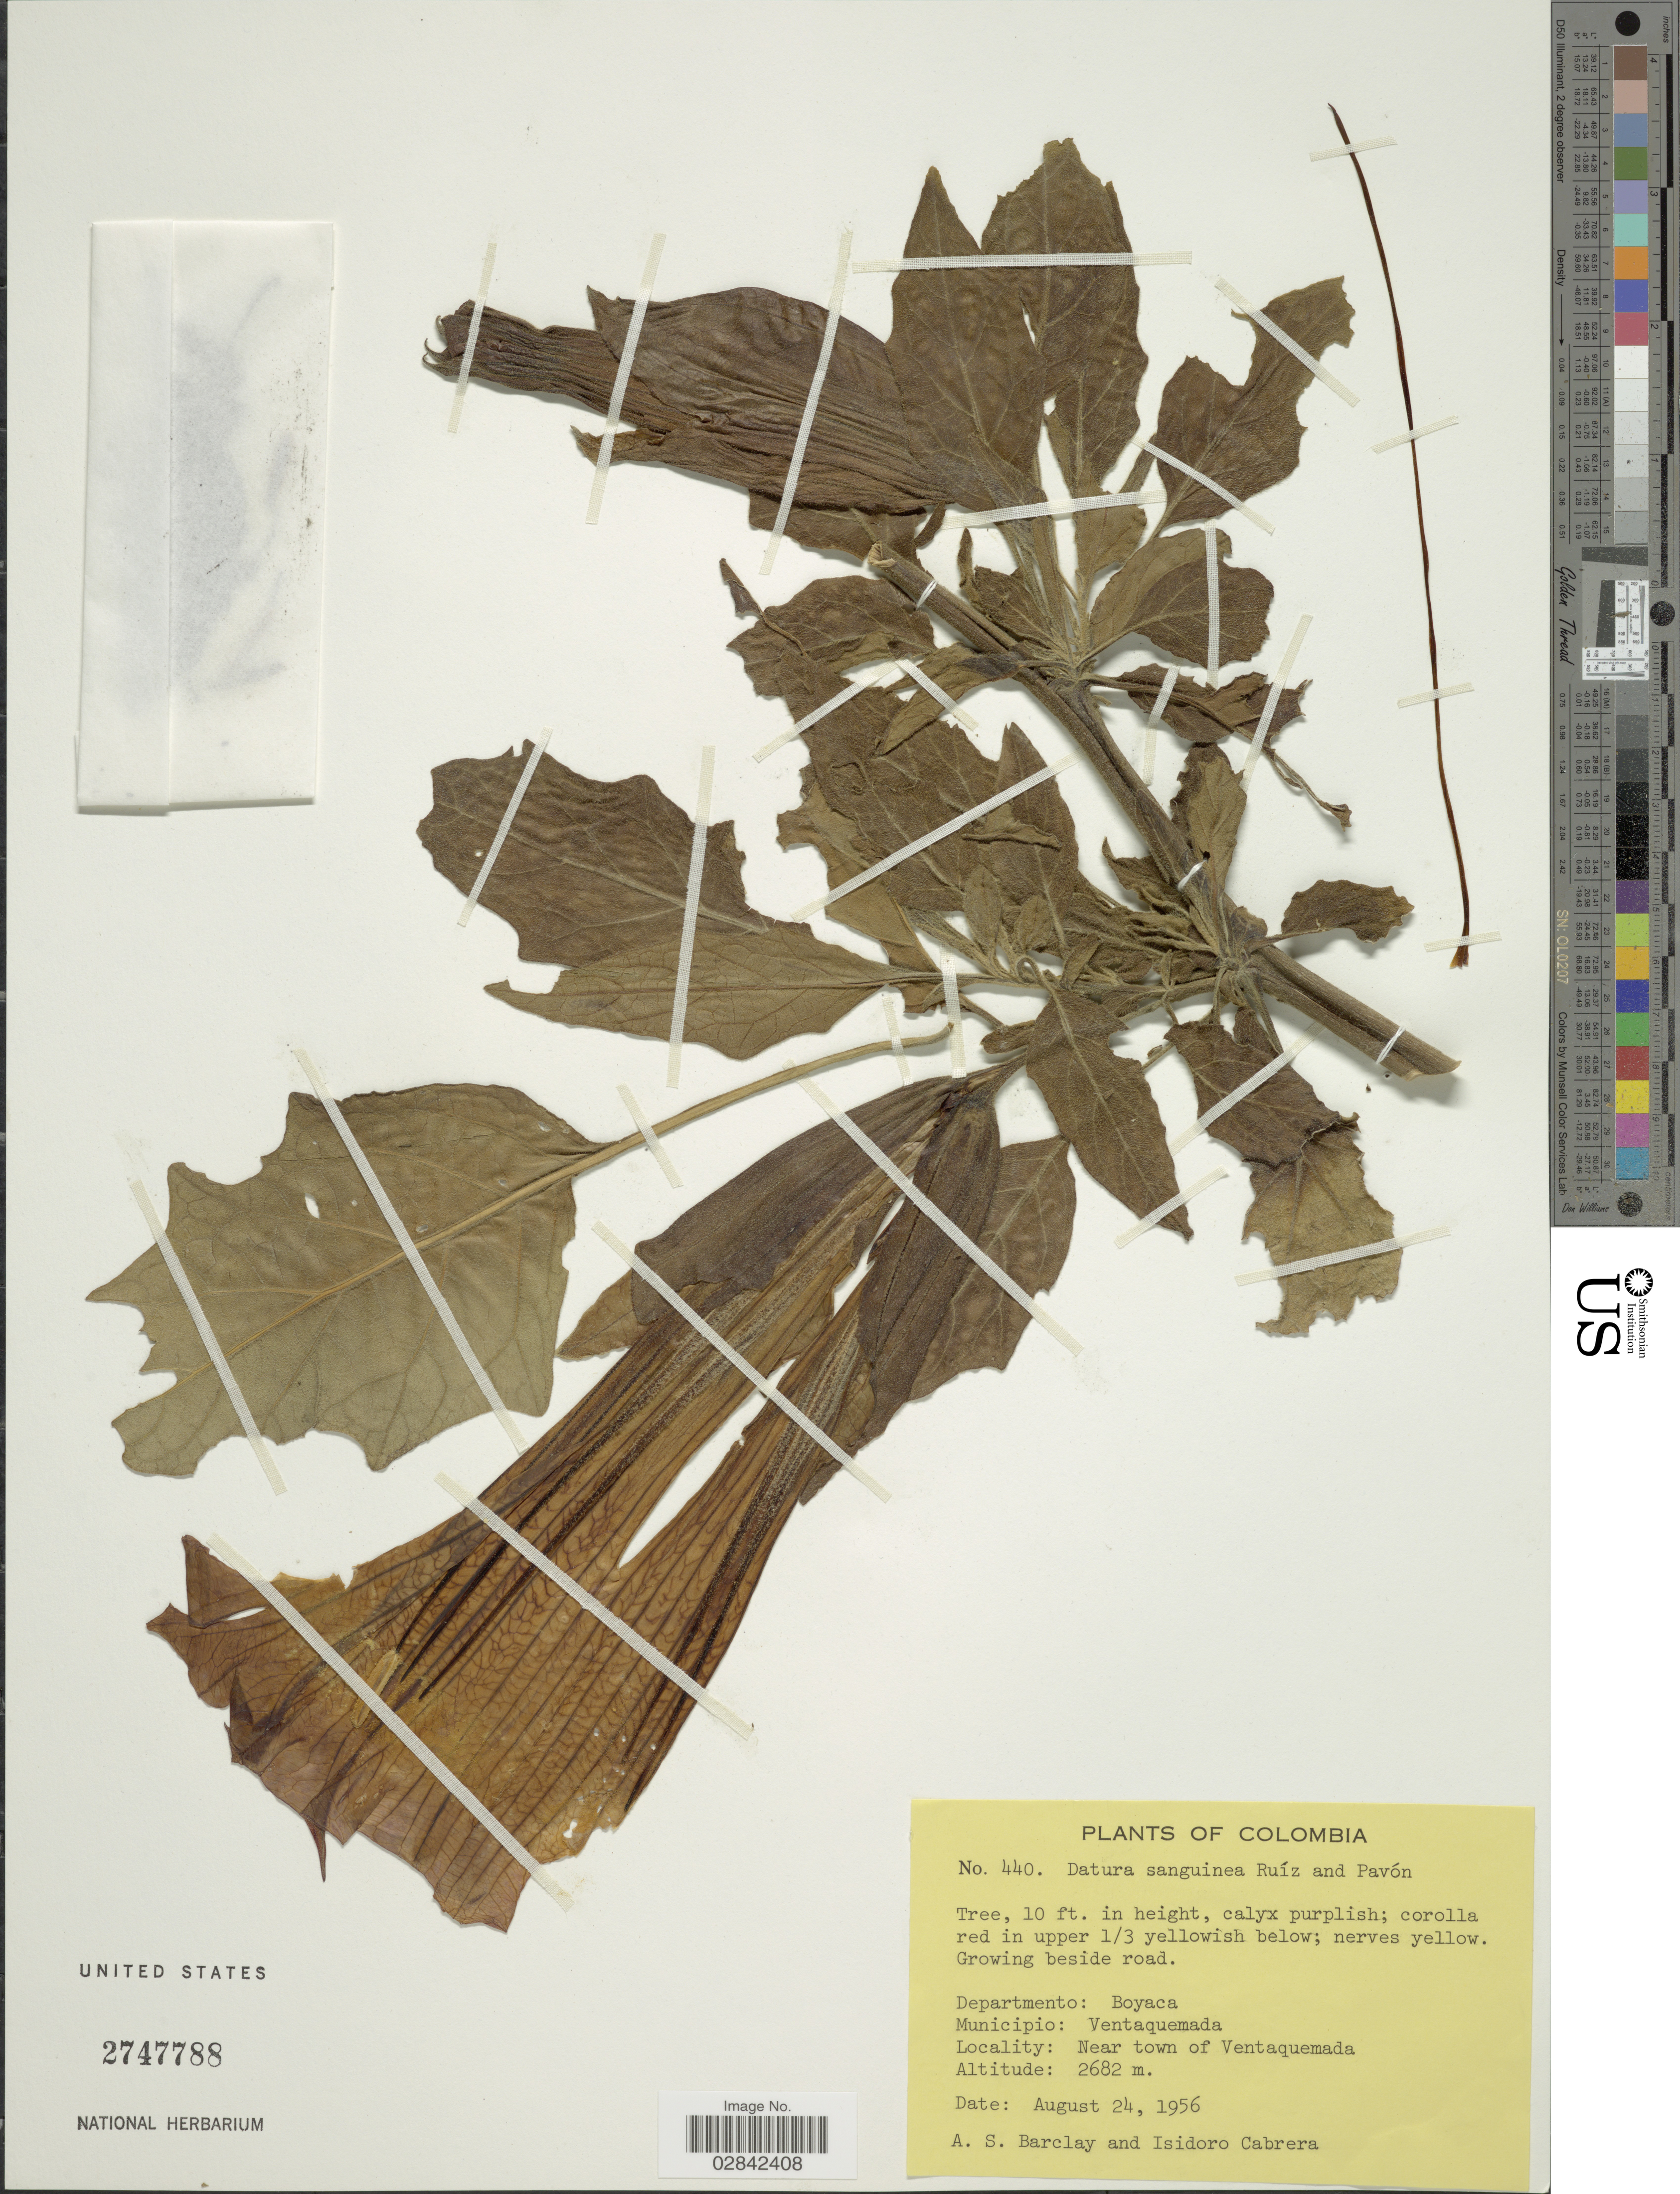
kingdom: Plantae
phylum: Tracheophyta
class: Magnoliopsida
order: Solanales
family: Solanaceae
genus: Brugmansia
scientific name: Brugmansia sanguinea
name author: (Ruiz & Pav.) D. Don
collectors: A. S. Barclay & I. Cabrera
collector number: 440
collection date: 1956-08-24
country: Colombia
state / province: Boyacá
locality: Departmento: Boyaca, Municipio: Ventaquemada, Near town of Ventaquemada.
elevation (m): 2682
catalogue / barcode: US 2747788